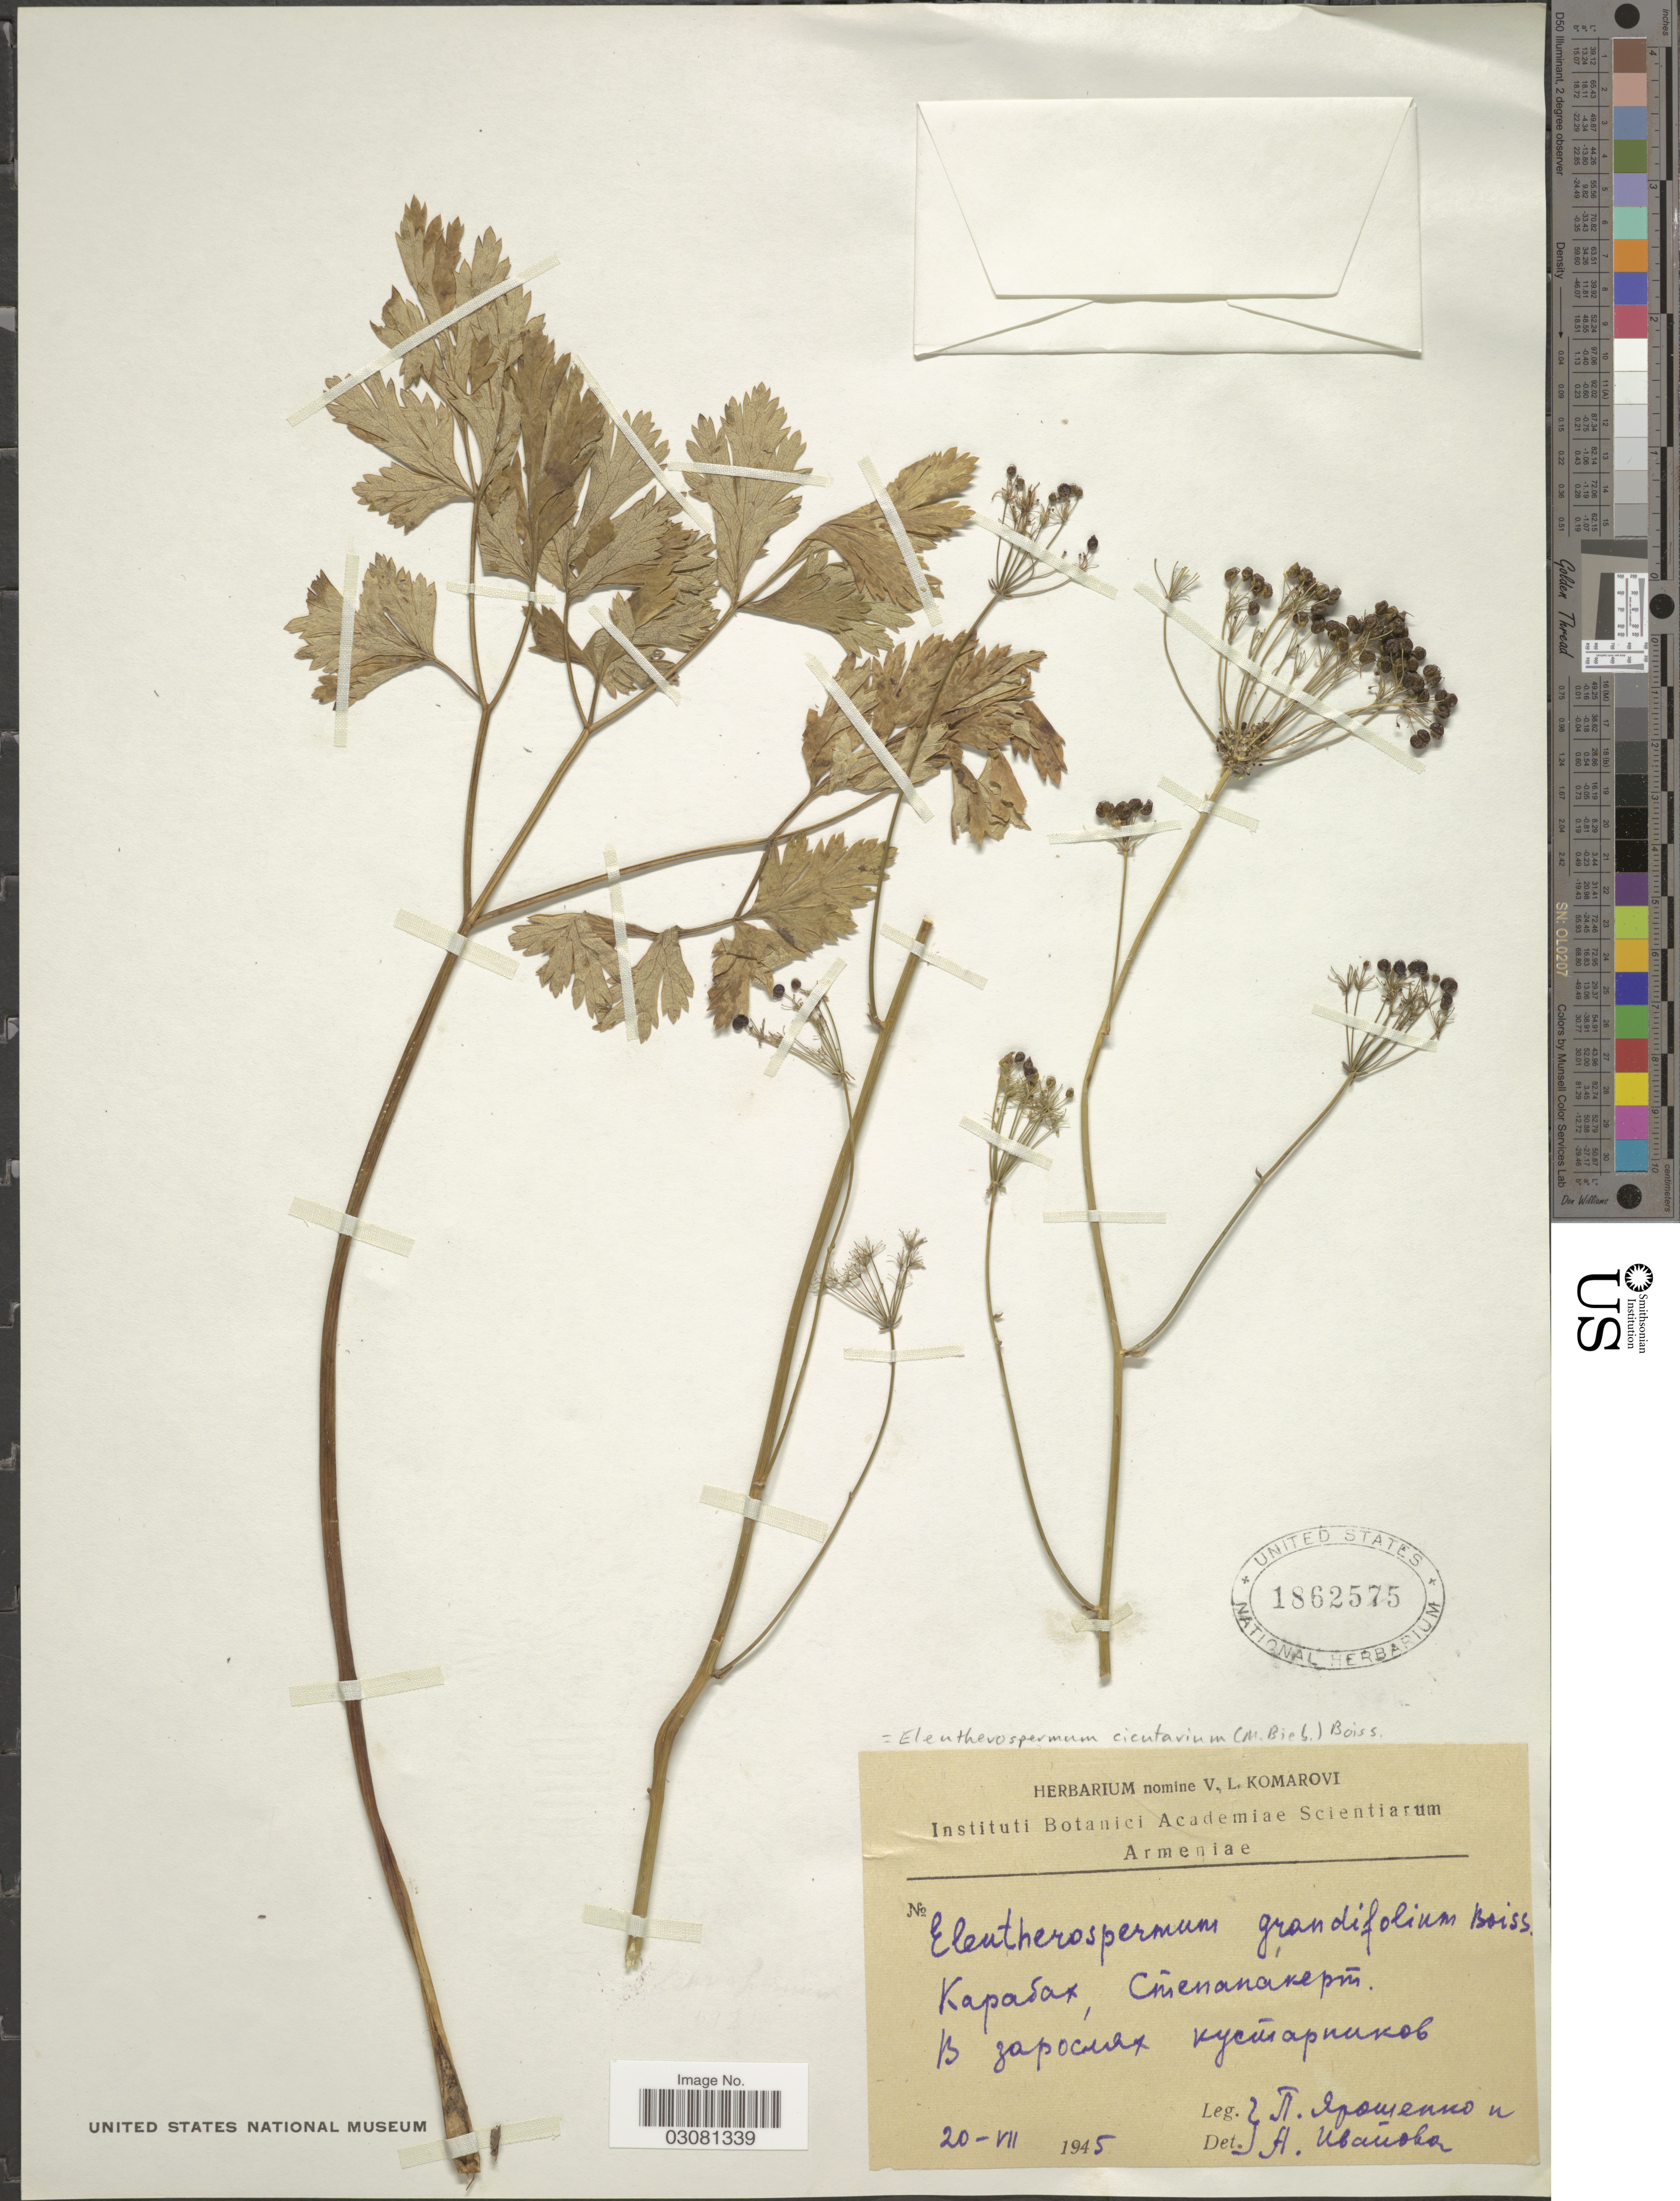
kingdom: Plantae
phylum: Tracheophyta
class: Magnoliopsida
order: Apiales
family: Apiaceae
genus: Eleutherospermum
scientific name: Eleutherospermum cicutarium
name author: (M. Bieb.) Boiss.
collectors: P. Yaroshenko & A. Ivanova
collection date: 1945-07-20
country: Azerbaijan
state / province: Nagorno-Karabakh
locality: Stepanakert.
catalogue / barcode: US 1862575